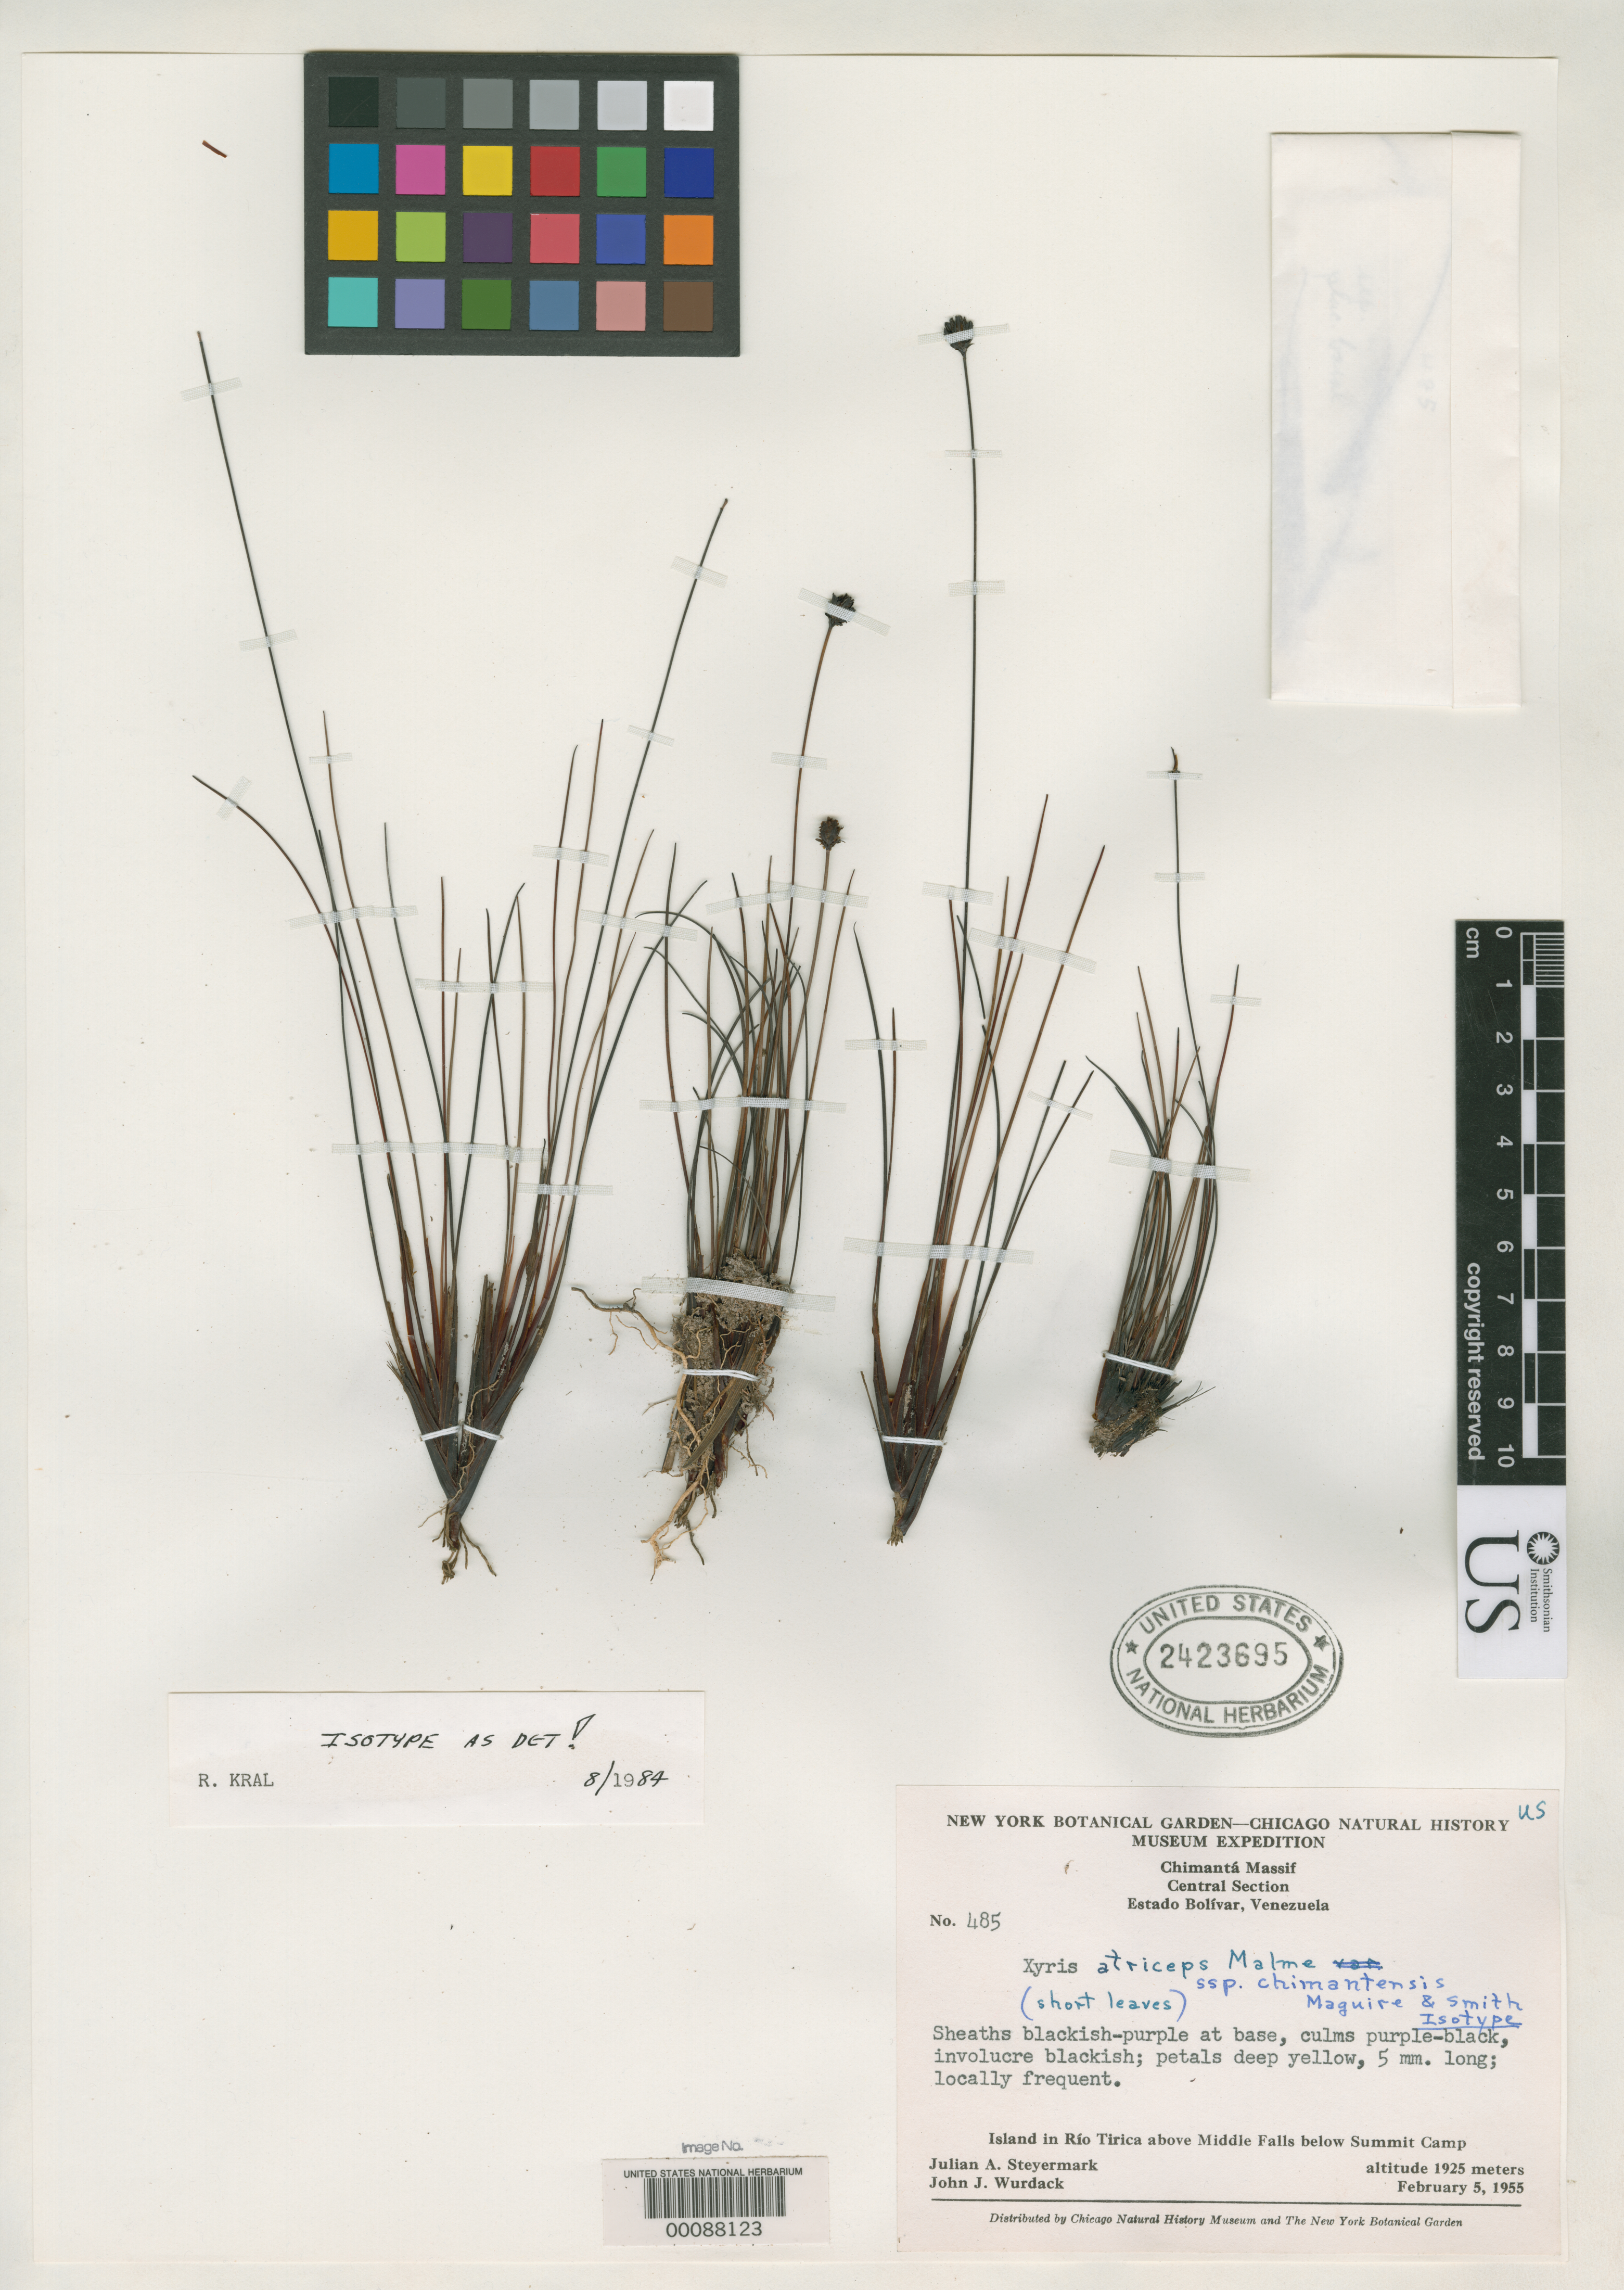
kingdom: Plantae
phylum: Tracheophyta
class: Liliopsida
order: Poales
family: Xyridaceae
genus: Xyris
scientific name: Xyris atriceps subsp. chimantensis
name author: Maguire & L.B. Sm.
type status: Isotype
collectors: J. Steyermark & J. J. Wurdack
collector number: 485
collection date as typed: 05 Feb 1955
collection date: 1955-02-05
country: Venezuela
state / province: Bolivar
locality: Island in Rio Tirica above middle falls.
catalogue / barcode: US 2423695